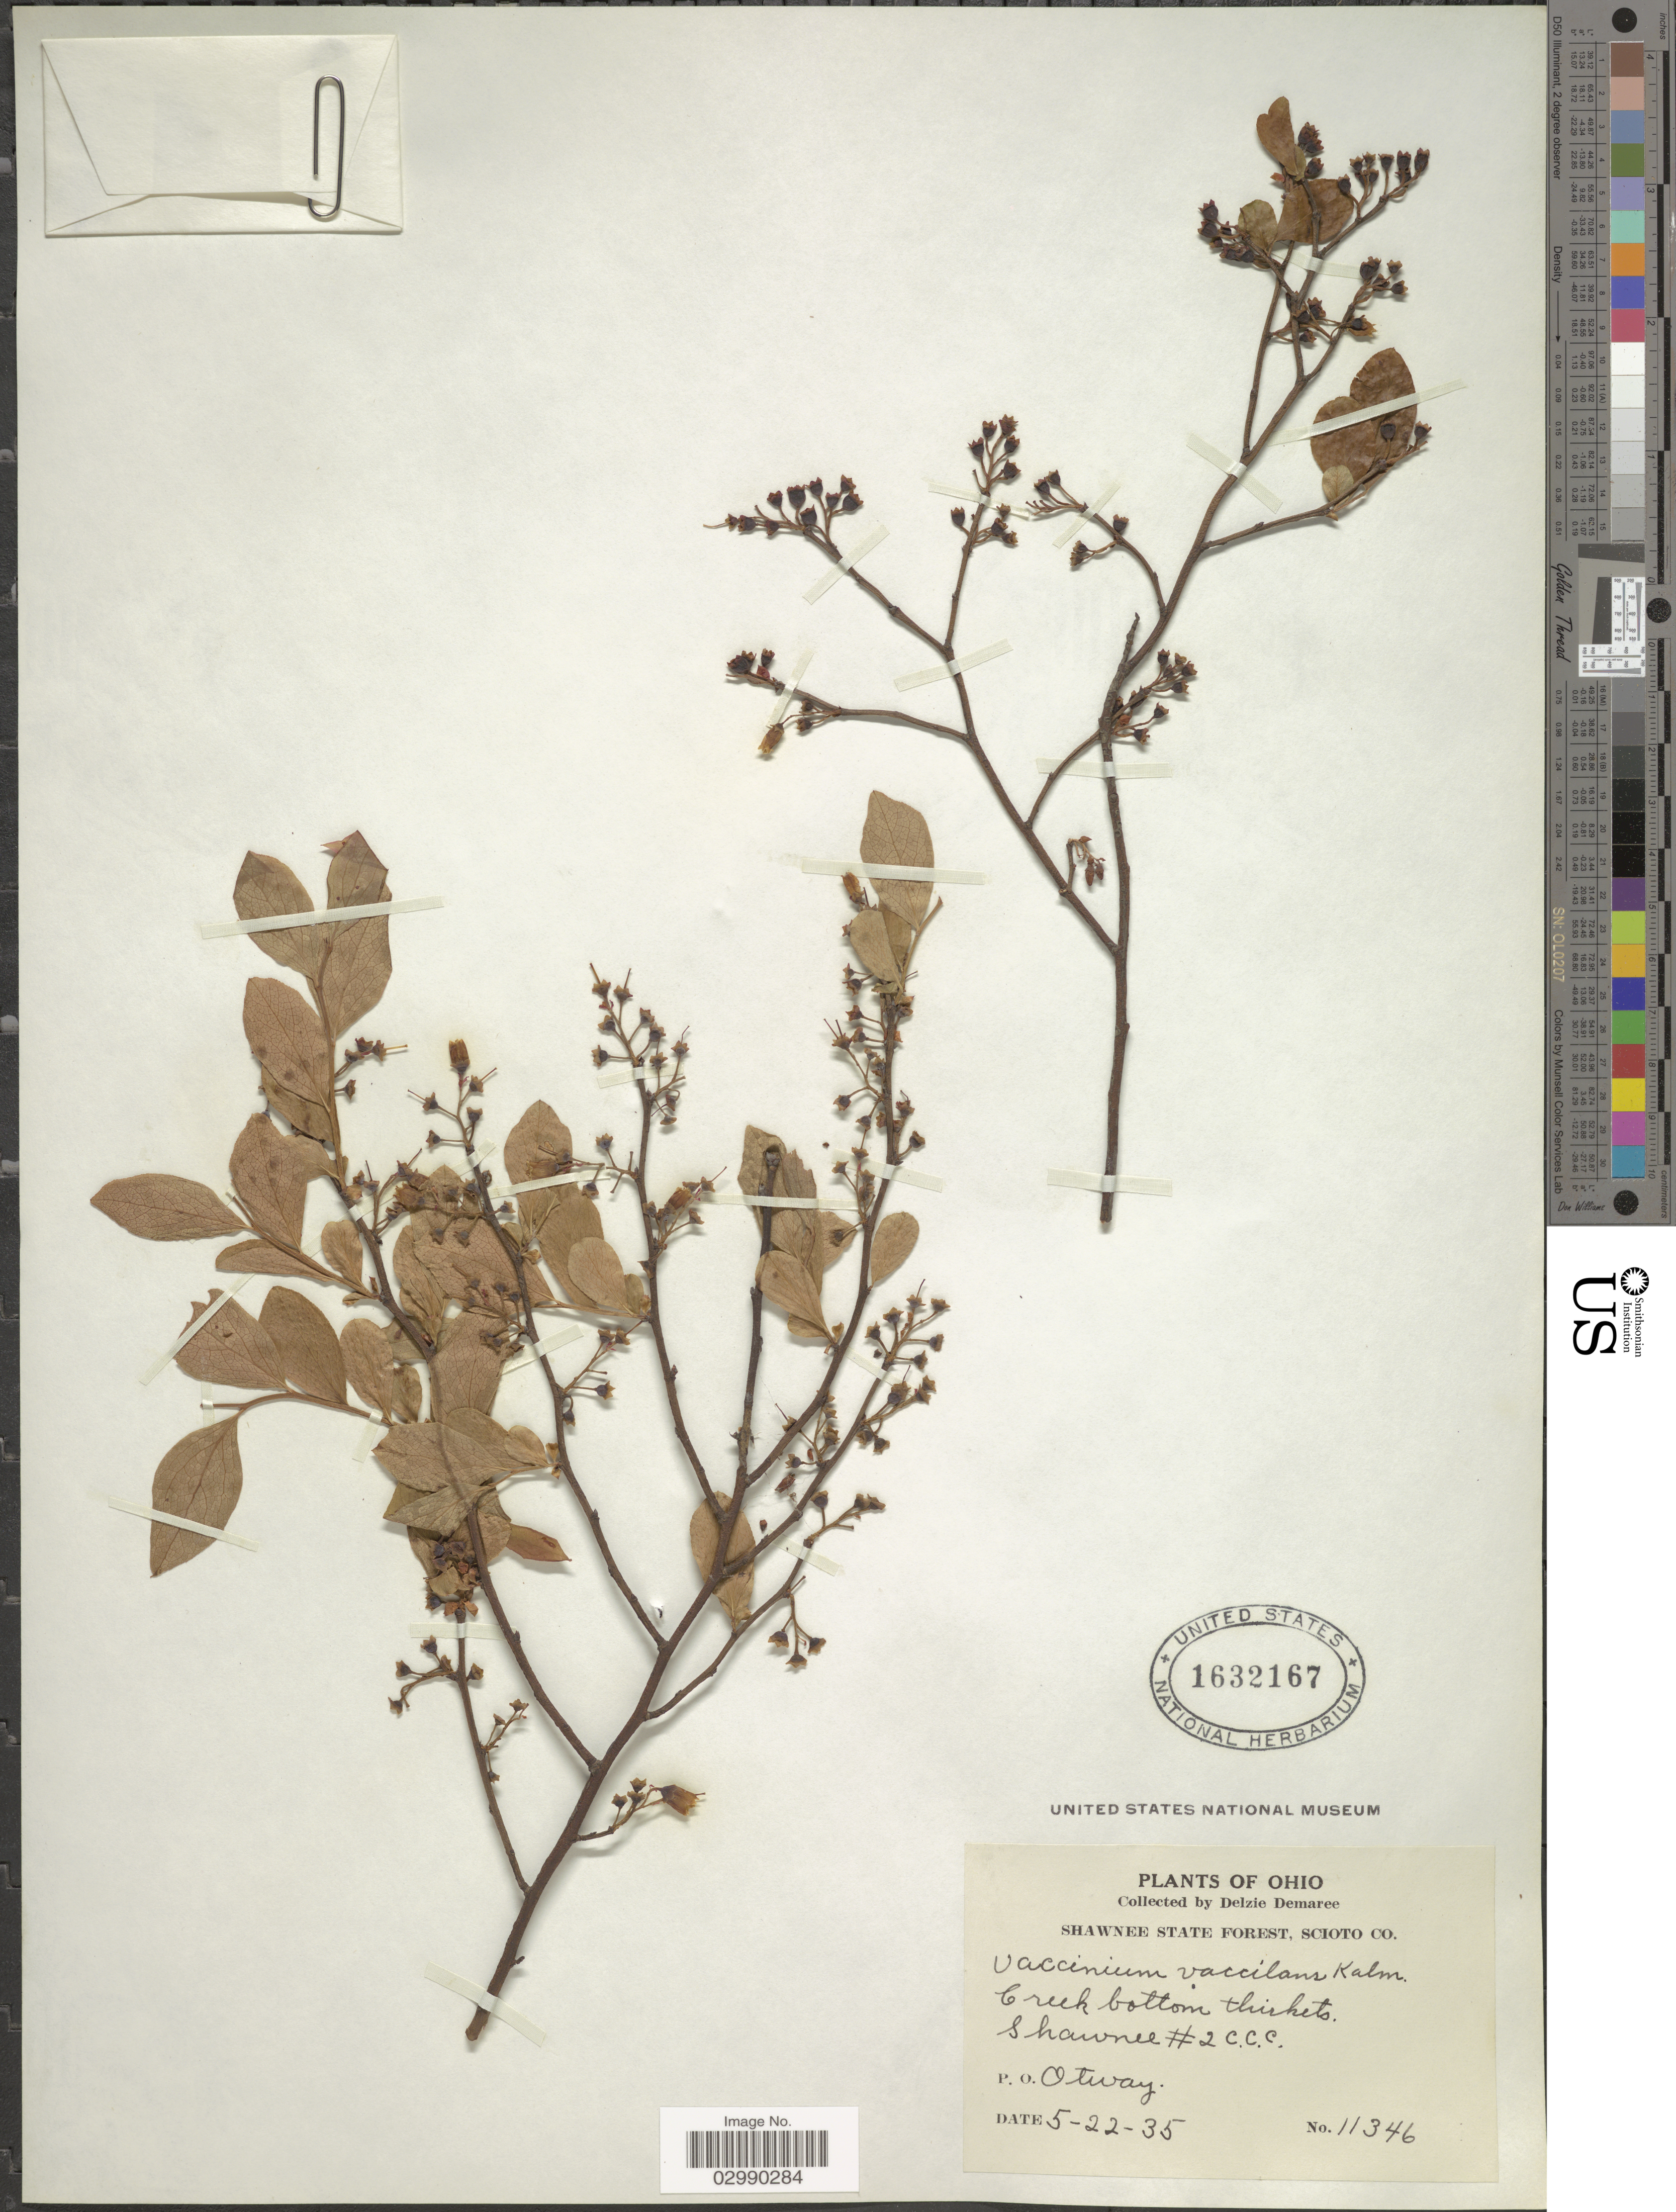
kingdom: Plantae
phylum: Tracheophyta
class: Magnoliopsida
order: Ericales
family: Ericaceae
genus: Vaccinium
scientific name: Vaccinium vacillans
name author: Kalm ex Torr.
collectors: D. Demaree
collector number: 11346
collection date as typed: Transcribed d/m/y: 22/5/35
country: United States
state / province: Ohio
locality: Shawnee State Forest, Scioto Co., Creek Cotton thickets, Shawnee #2c.c.c., P.O. Otway.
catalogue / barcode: US 1632167